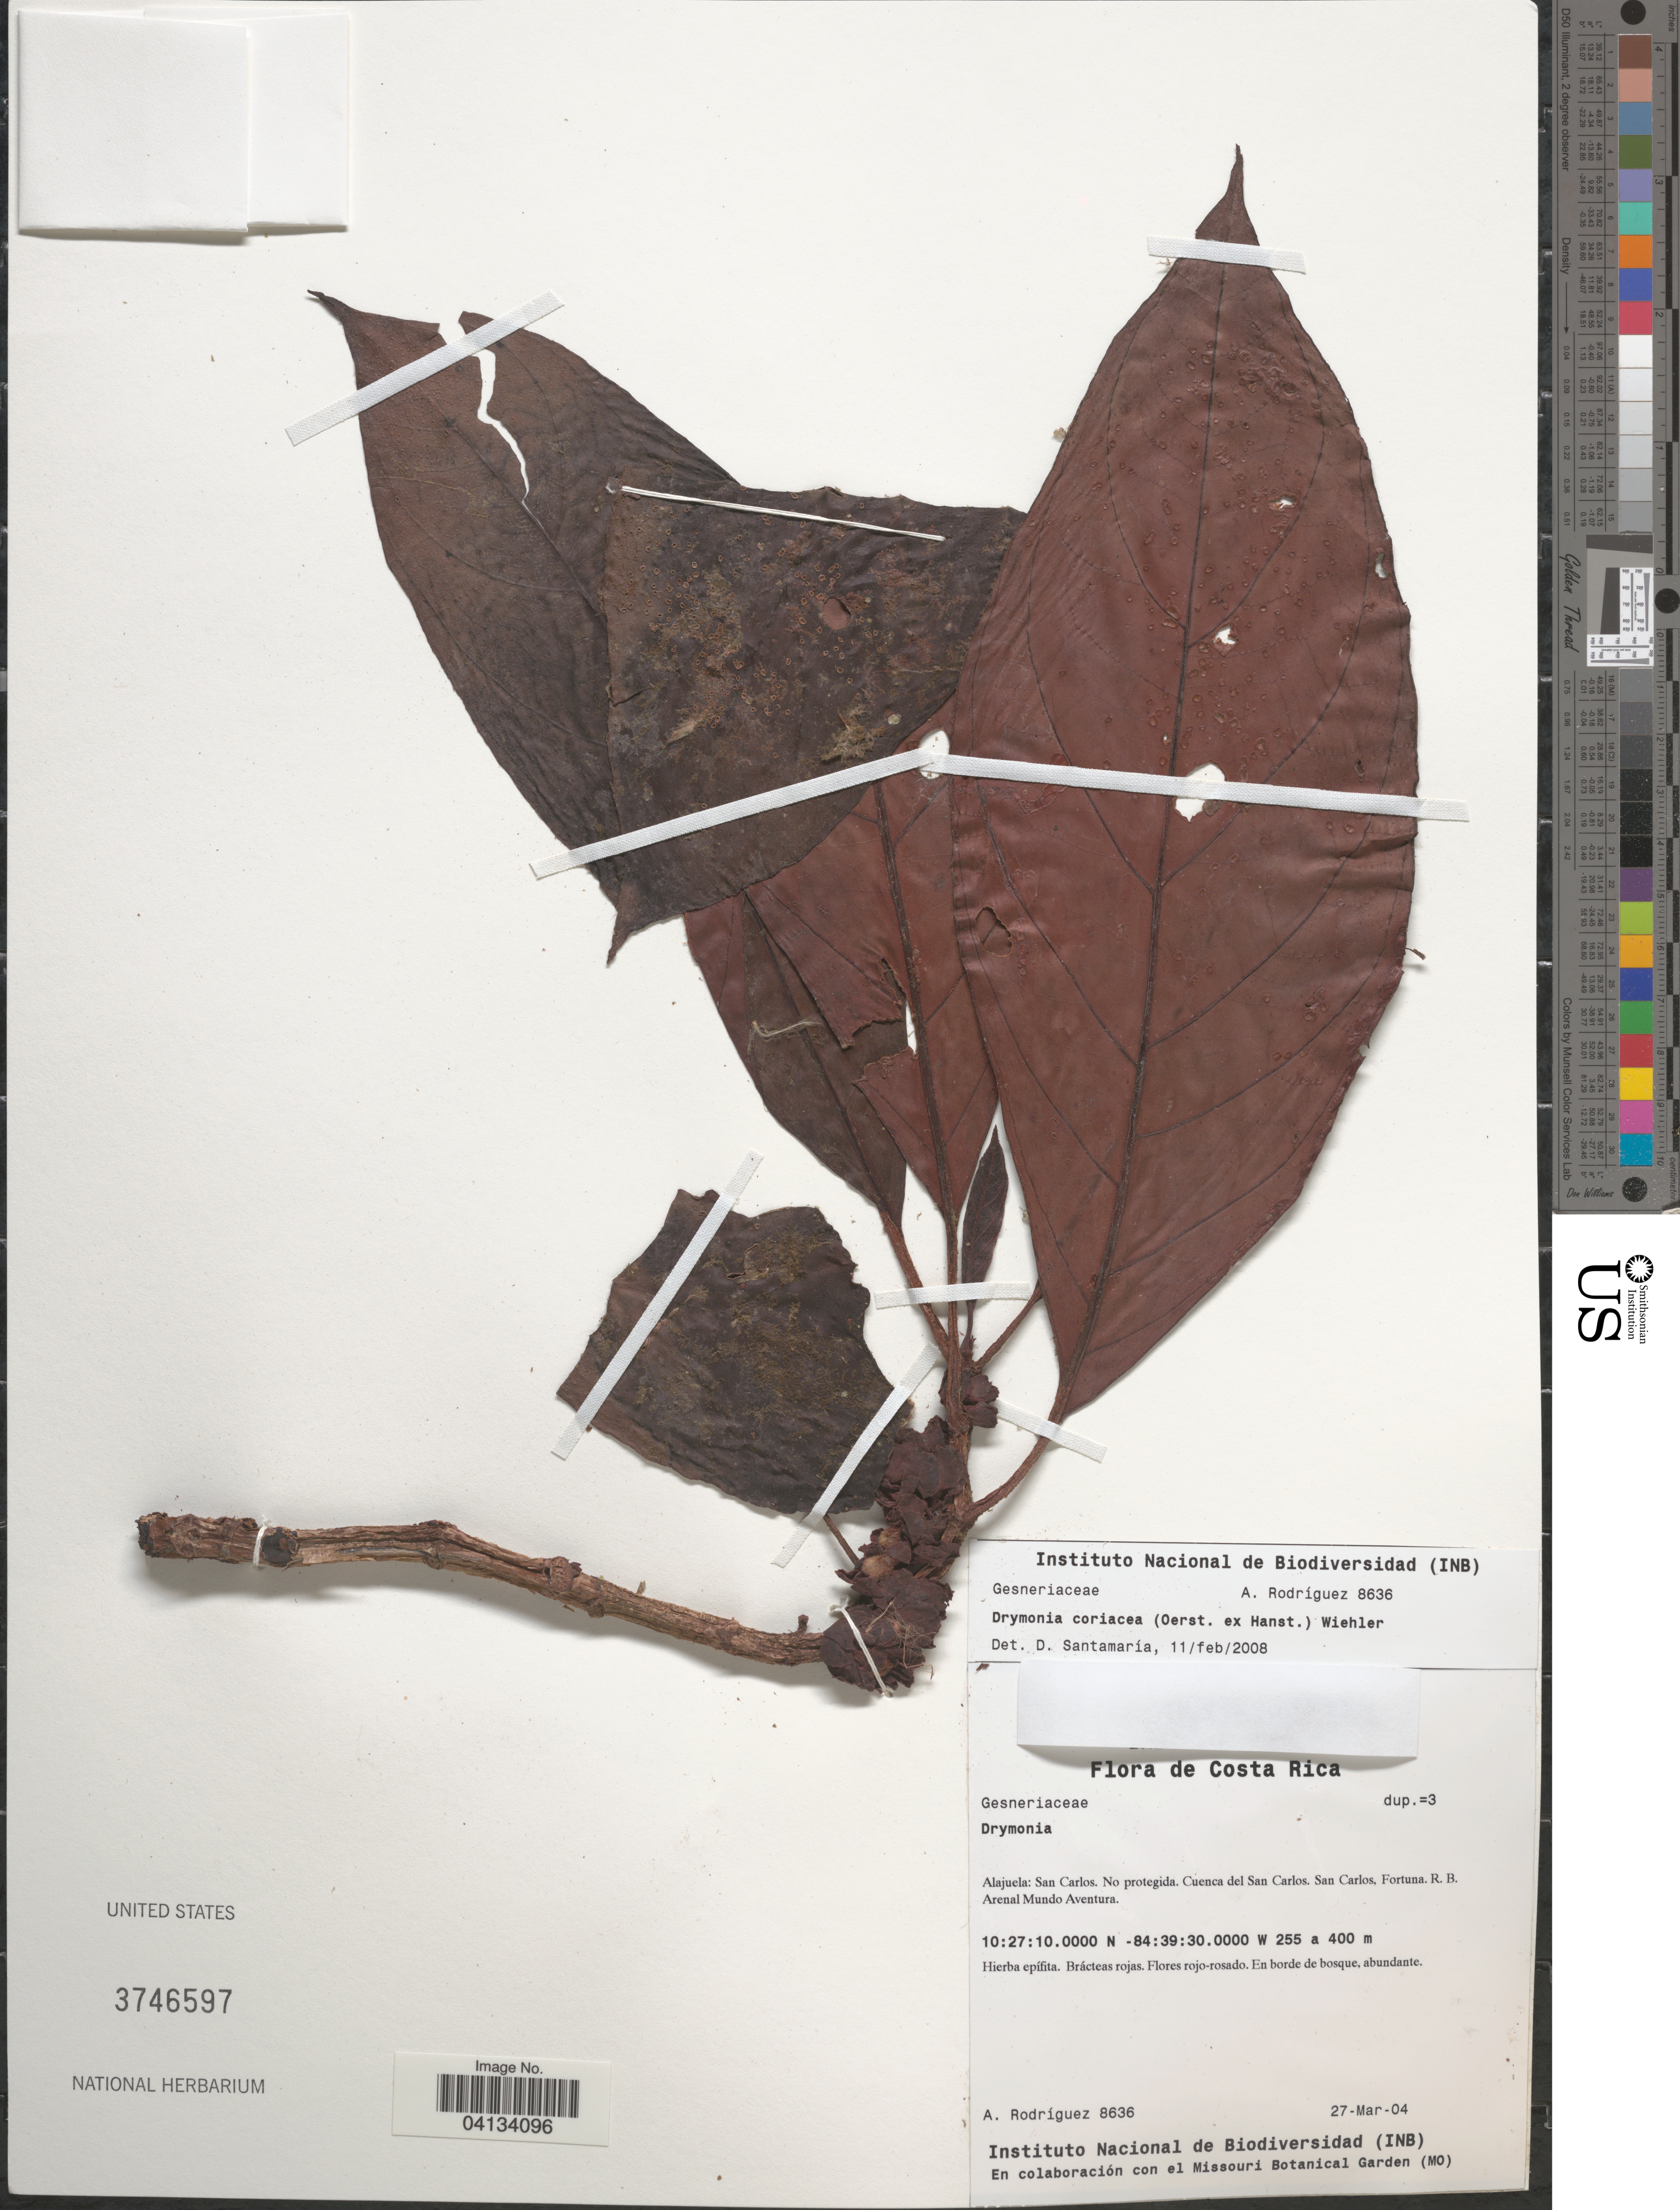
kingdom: Plantae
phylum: Tracheophyta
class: Magnoliopsida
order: Lamiales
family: Gesneriaceae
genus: Drymonia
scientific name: Drymonia coriacea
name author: (Oerst. ex Hanst.) Wiehler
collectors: A. Rodríguez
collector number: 8636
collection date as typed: Transcribed d/m/y: 27/3/4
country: Costa Rica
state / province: Alajuela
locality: San Carlos. Cuenca del San Carlos. San Carlos, Fortuna. R. B. Arenal Mundo Aventura.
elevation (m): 255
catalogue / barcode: US 3746597